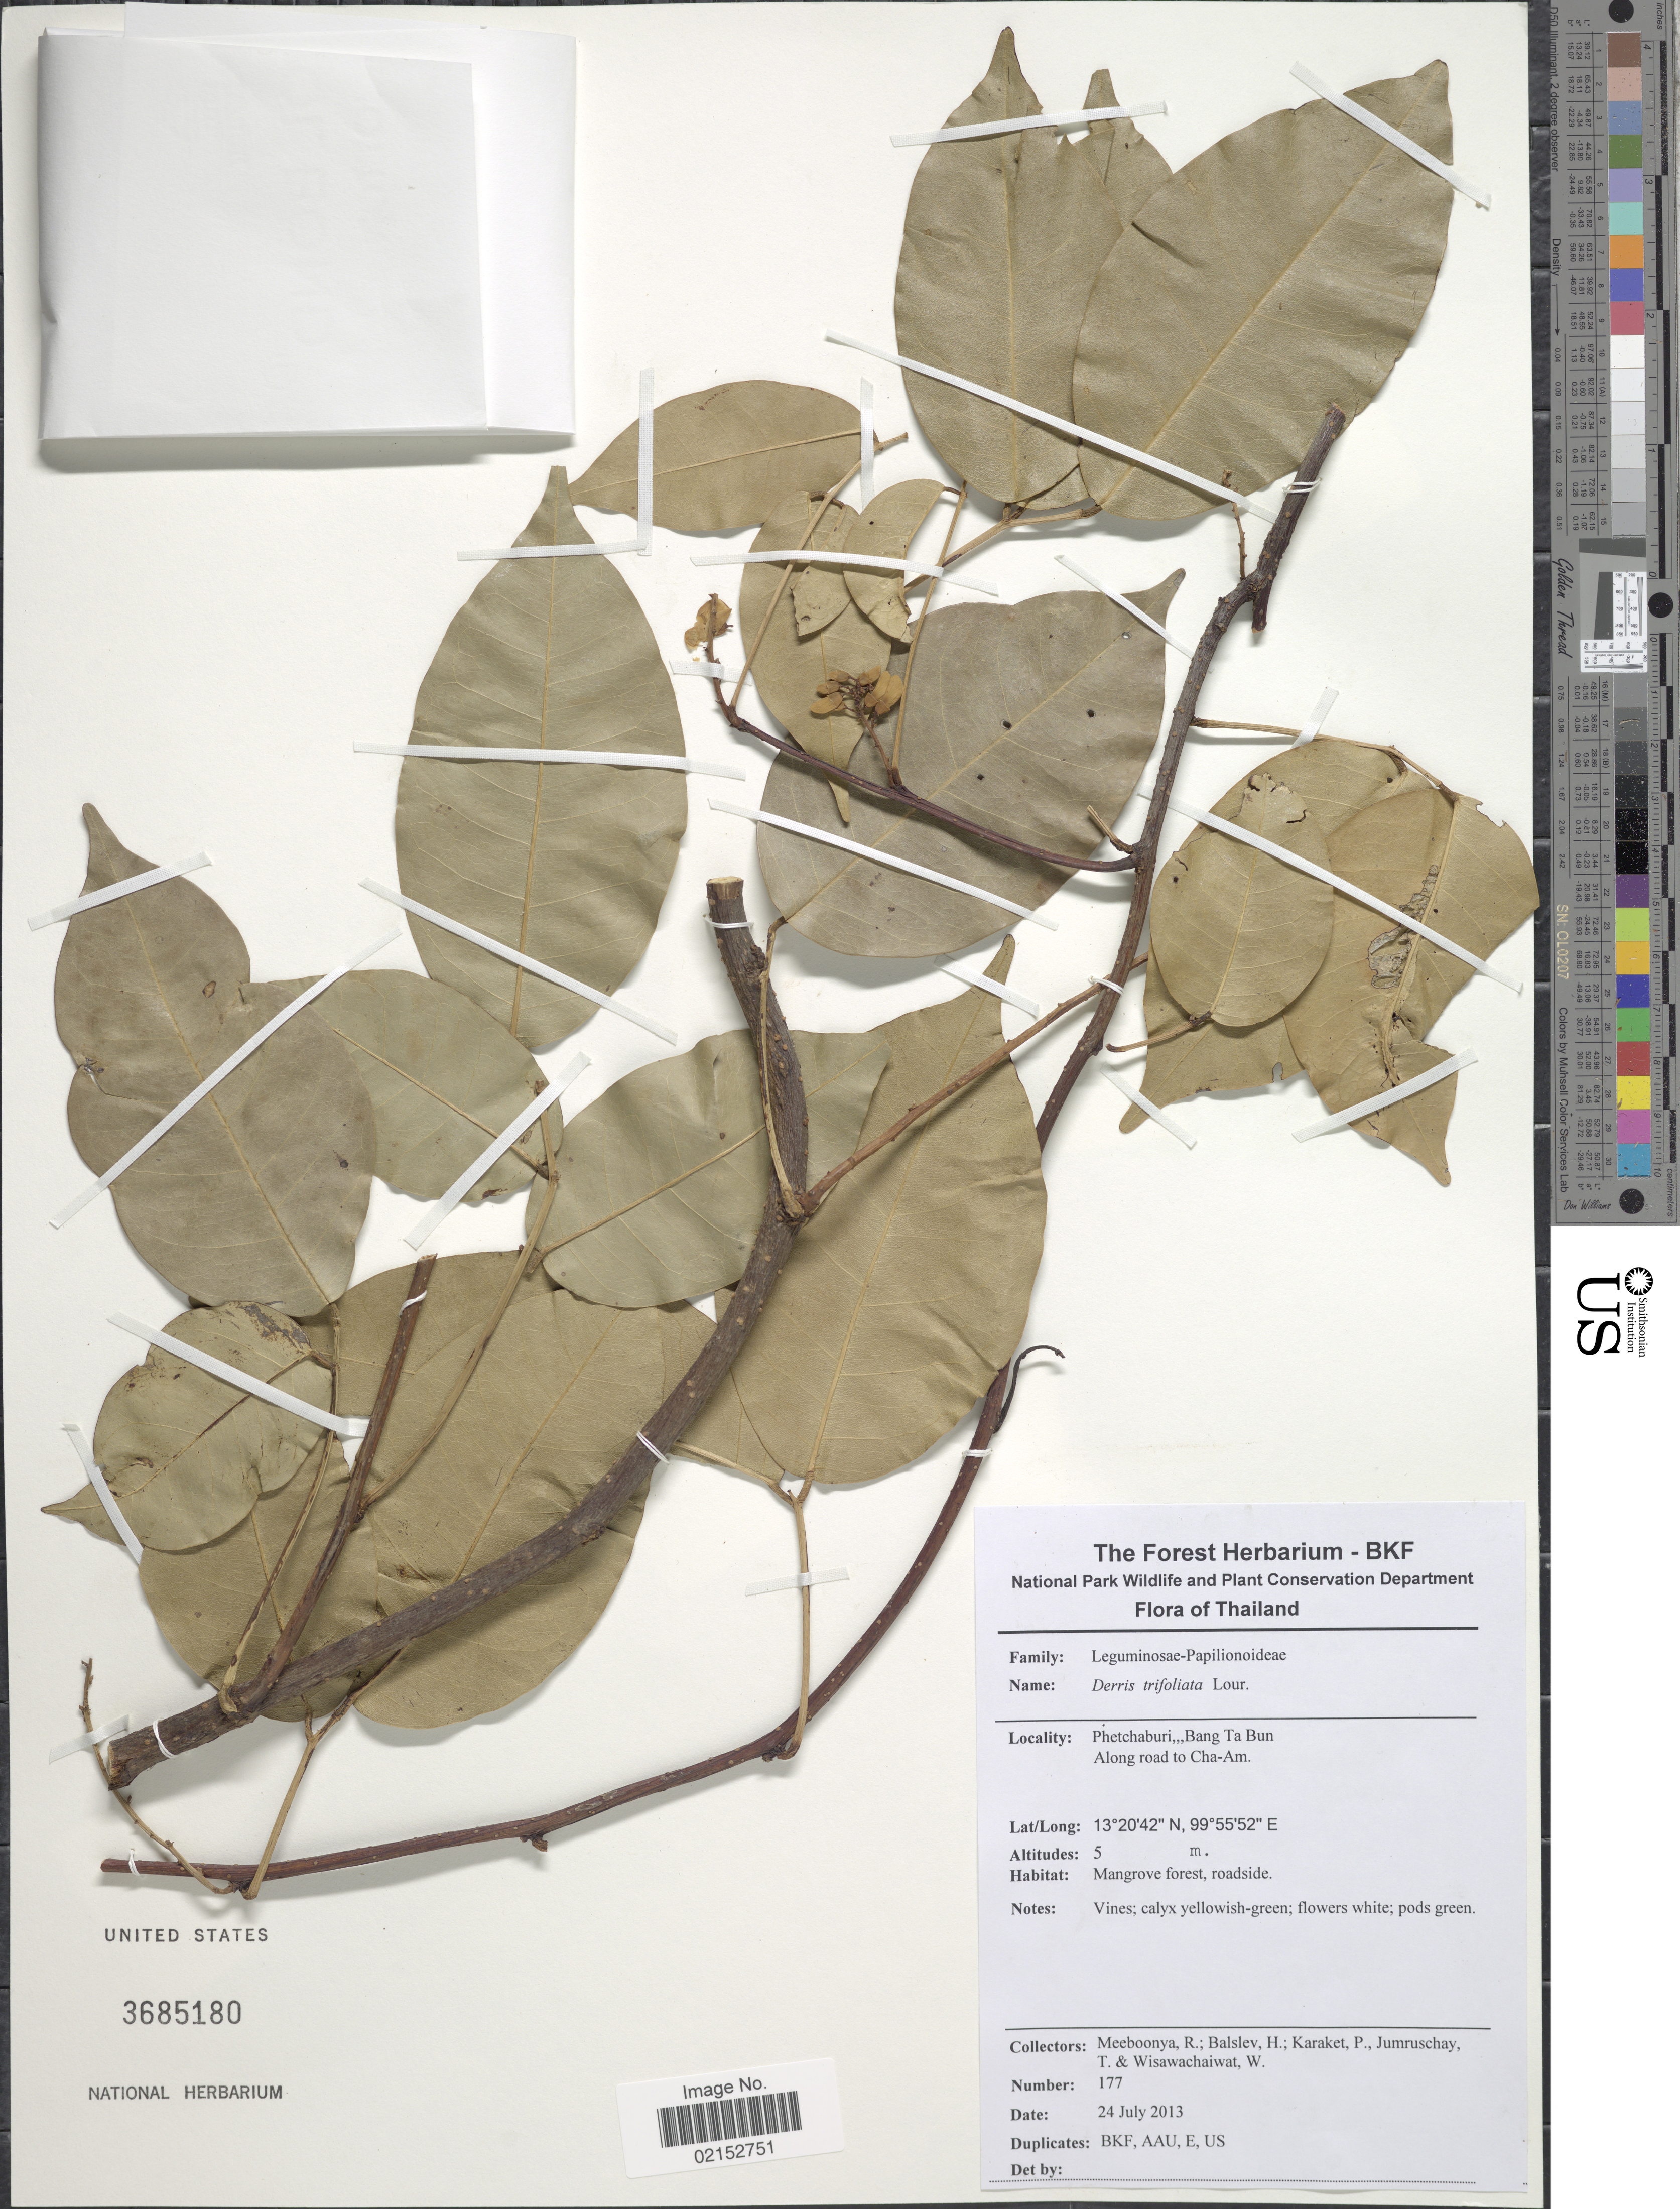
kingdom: Plantae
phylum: Tracheophyta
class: Magnoliopsida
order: Fabales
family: Fabaceae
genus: Derris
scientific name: Derris trifoliata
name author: Lour.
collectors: R. Meeboonya, H. Balslev, P. Karaket, T. Jumruschay & W. Wisawachaiwat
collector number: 177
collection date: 2013-07-24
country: Thailand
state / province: Phetchaburi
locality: Bang Ta Bun, along road to Cha-Am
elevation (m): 5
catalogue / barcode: US 3685180